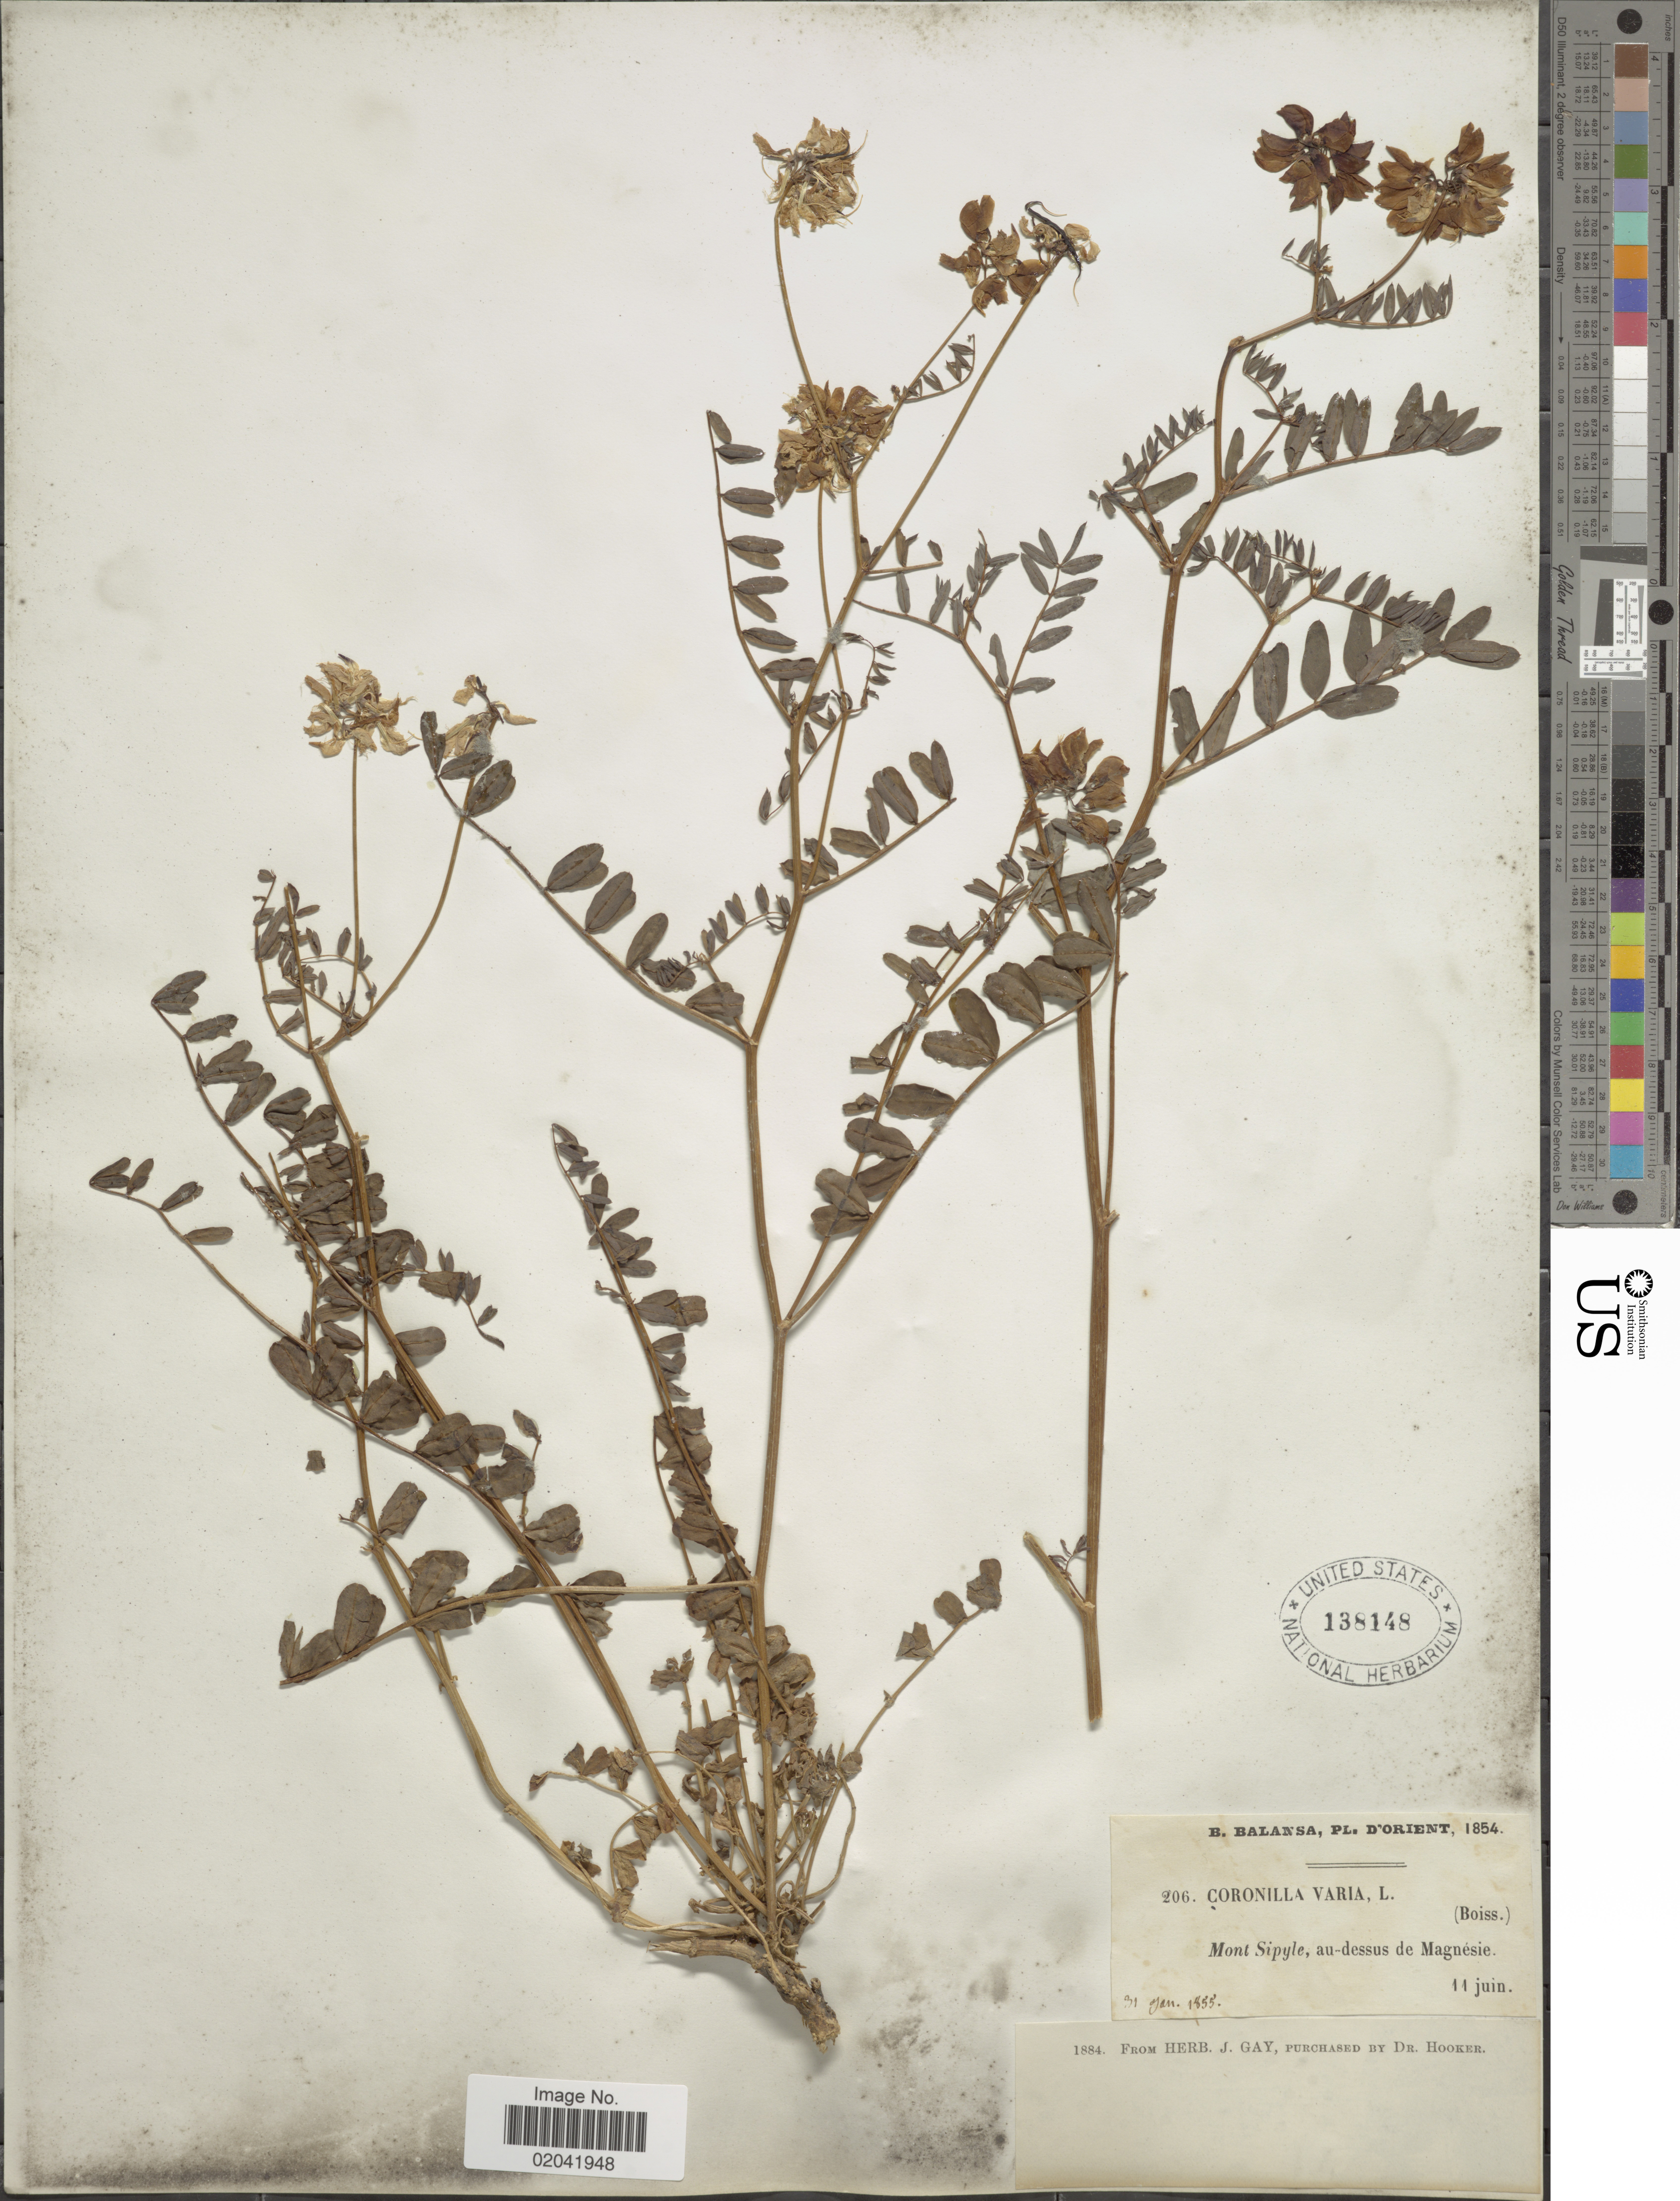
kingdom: Plantae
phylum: Tracheophyta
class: Magnoliopsida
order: Fabales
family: Fabaceae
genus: Coronilla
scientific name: Coronilla varia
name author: L.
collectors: B. Balansa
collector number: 206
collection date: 1854-06-11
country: Turkey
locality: D'Orient, Mont Sipyle, au-dessus de Magnésie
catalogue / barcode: US 138148